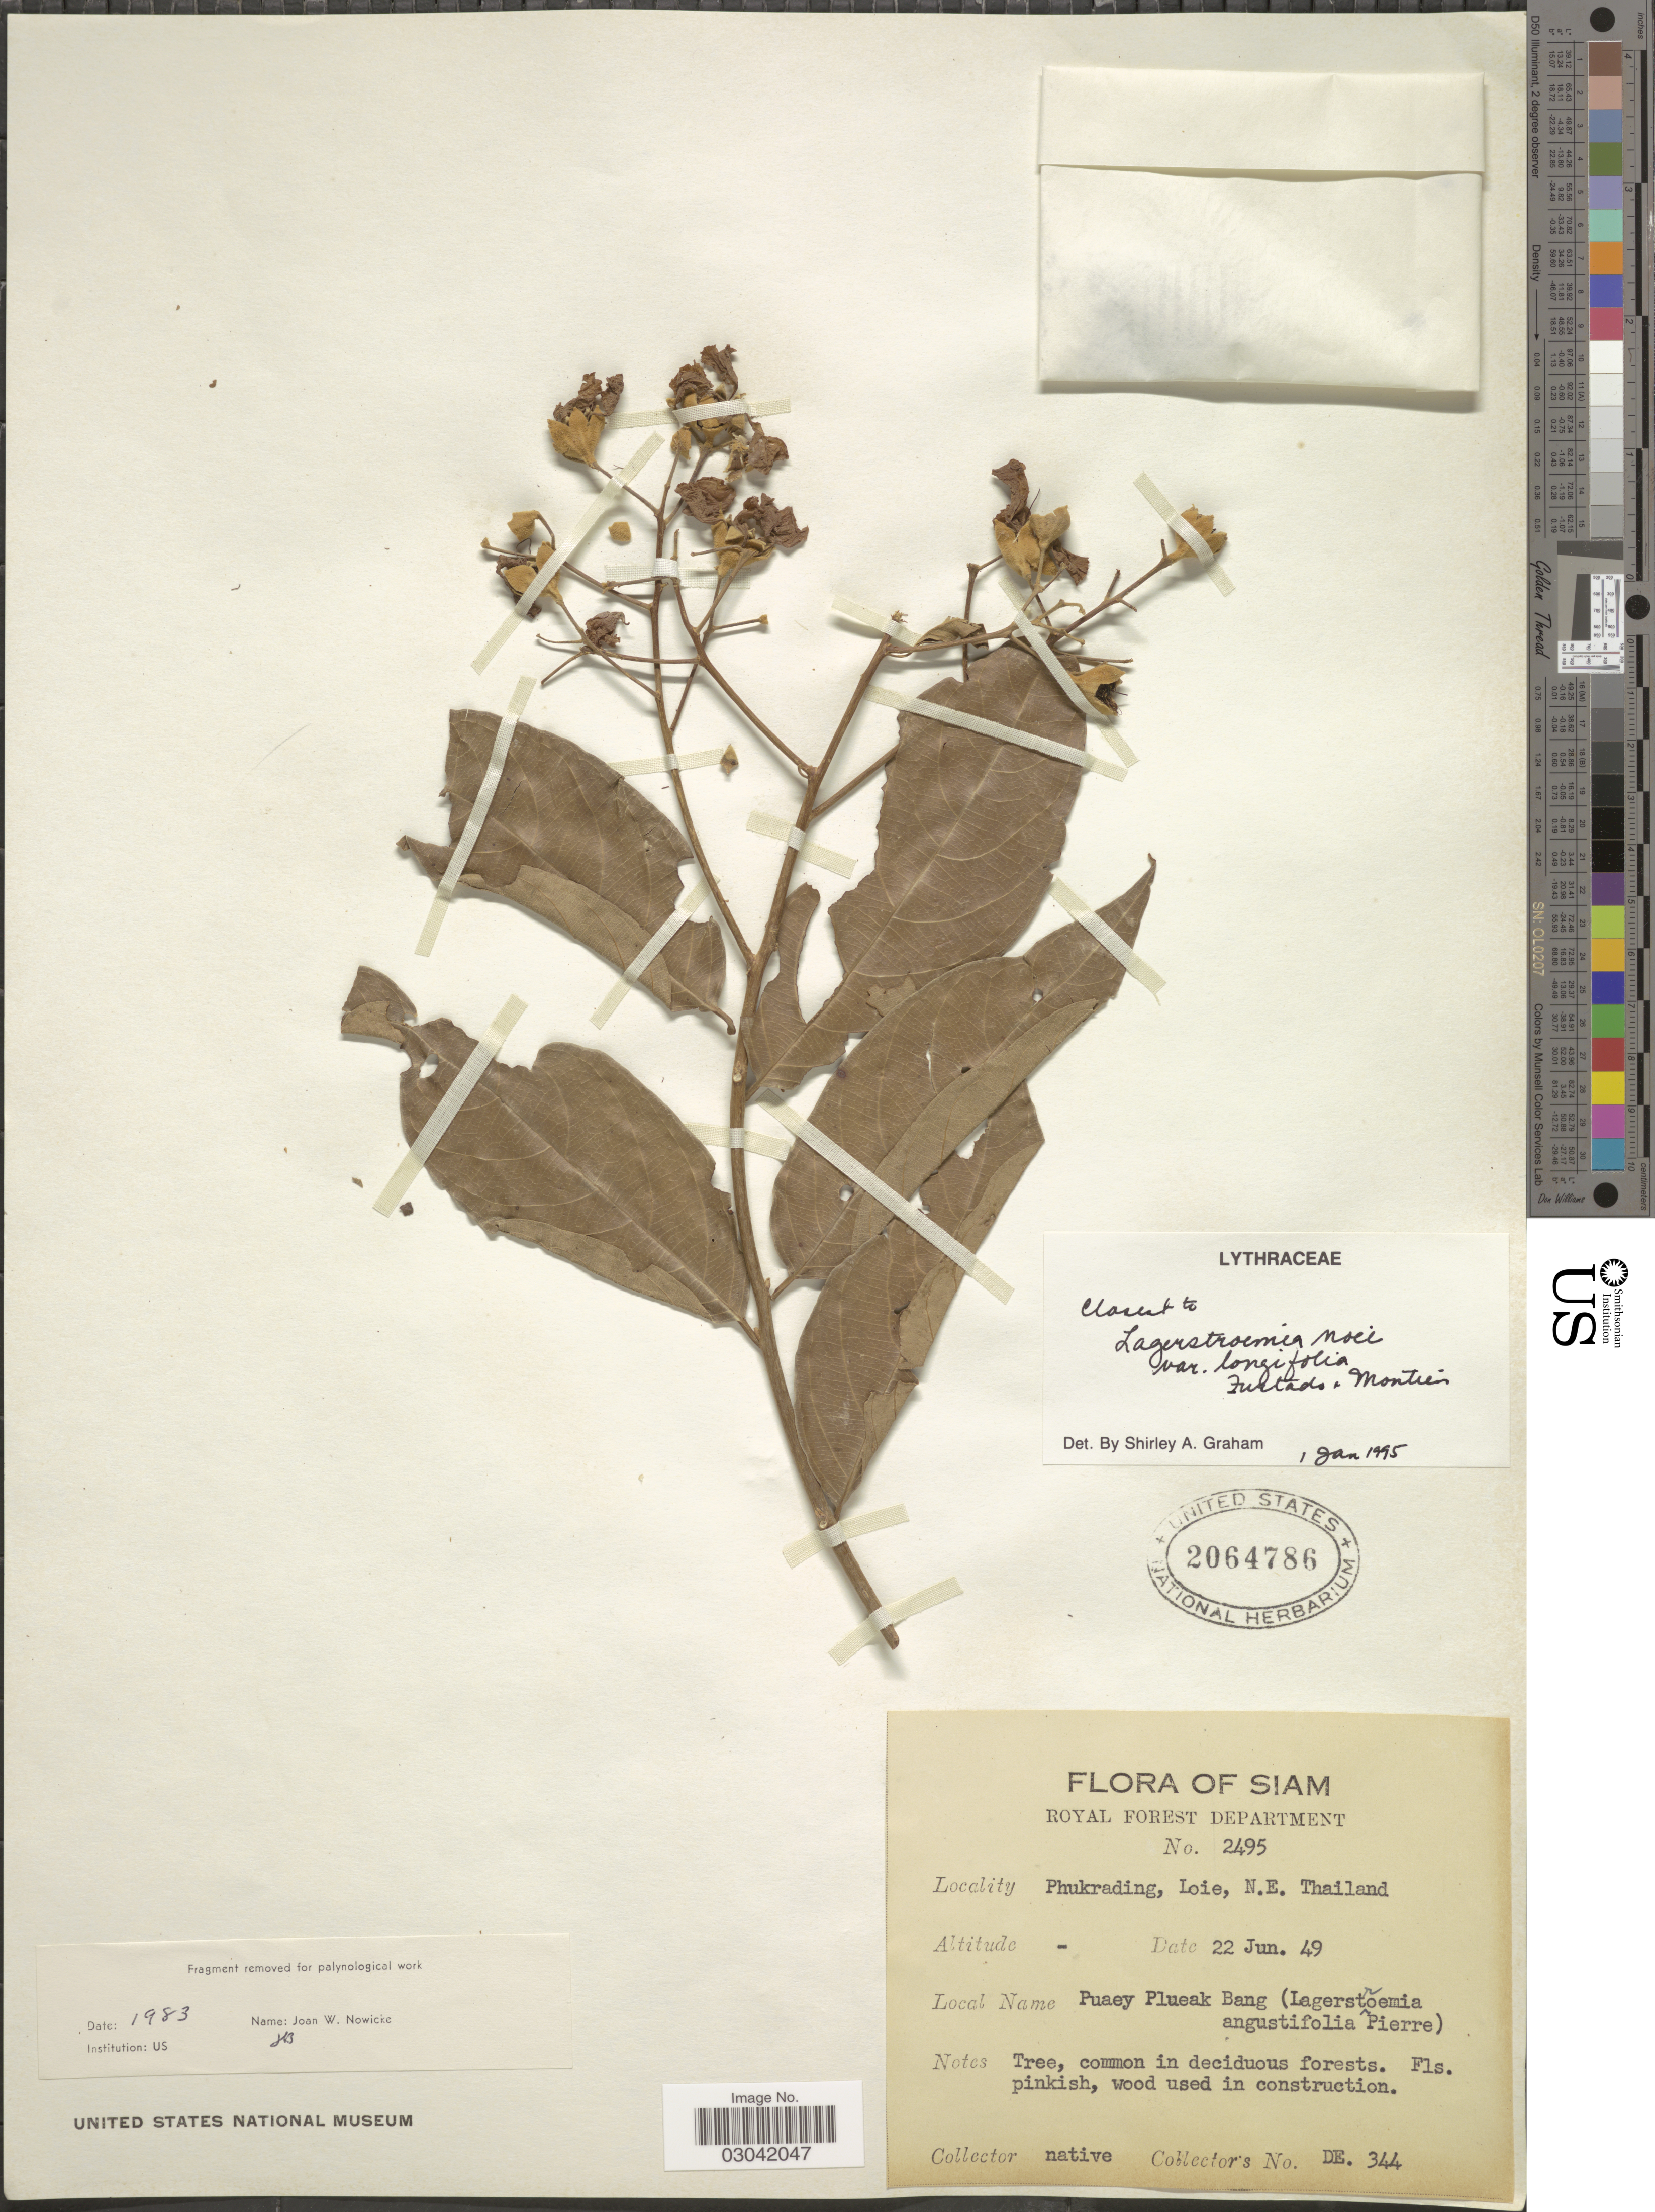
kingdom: Plantae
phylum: Tracheophyta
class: Magnoliopsida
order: Myrtales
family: Lythraceae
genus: Lagerstroemia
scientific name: Lagerstroemia noei var. longifolia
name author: Furtado & Montien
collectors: Native collectors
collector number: DE. 344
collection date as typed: Transcribed d/m/y: 22/6/49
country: Thailand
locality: Siam. Phukrading, Loie, N.E. Thailand.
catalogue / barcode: US 2064786